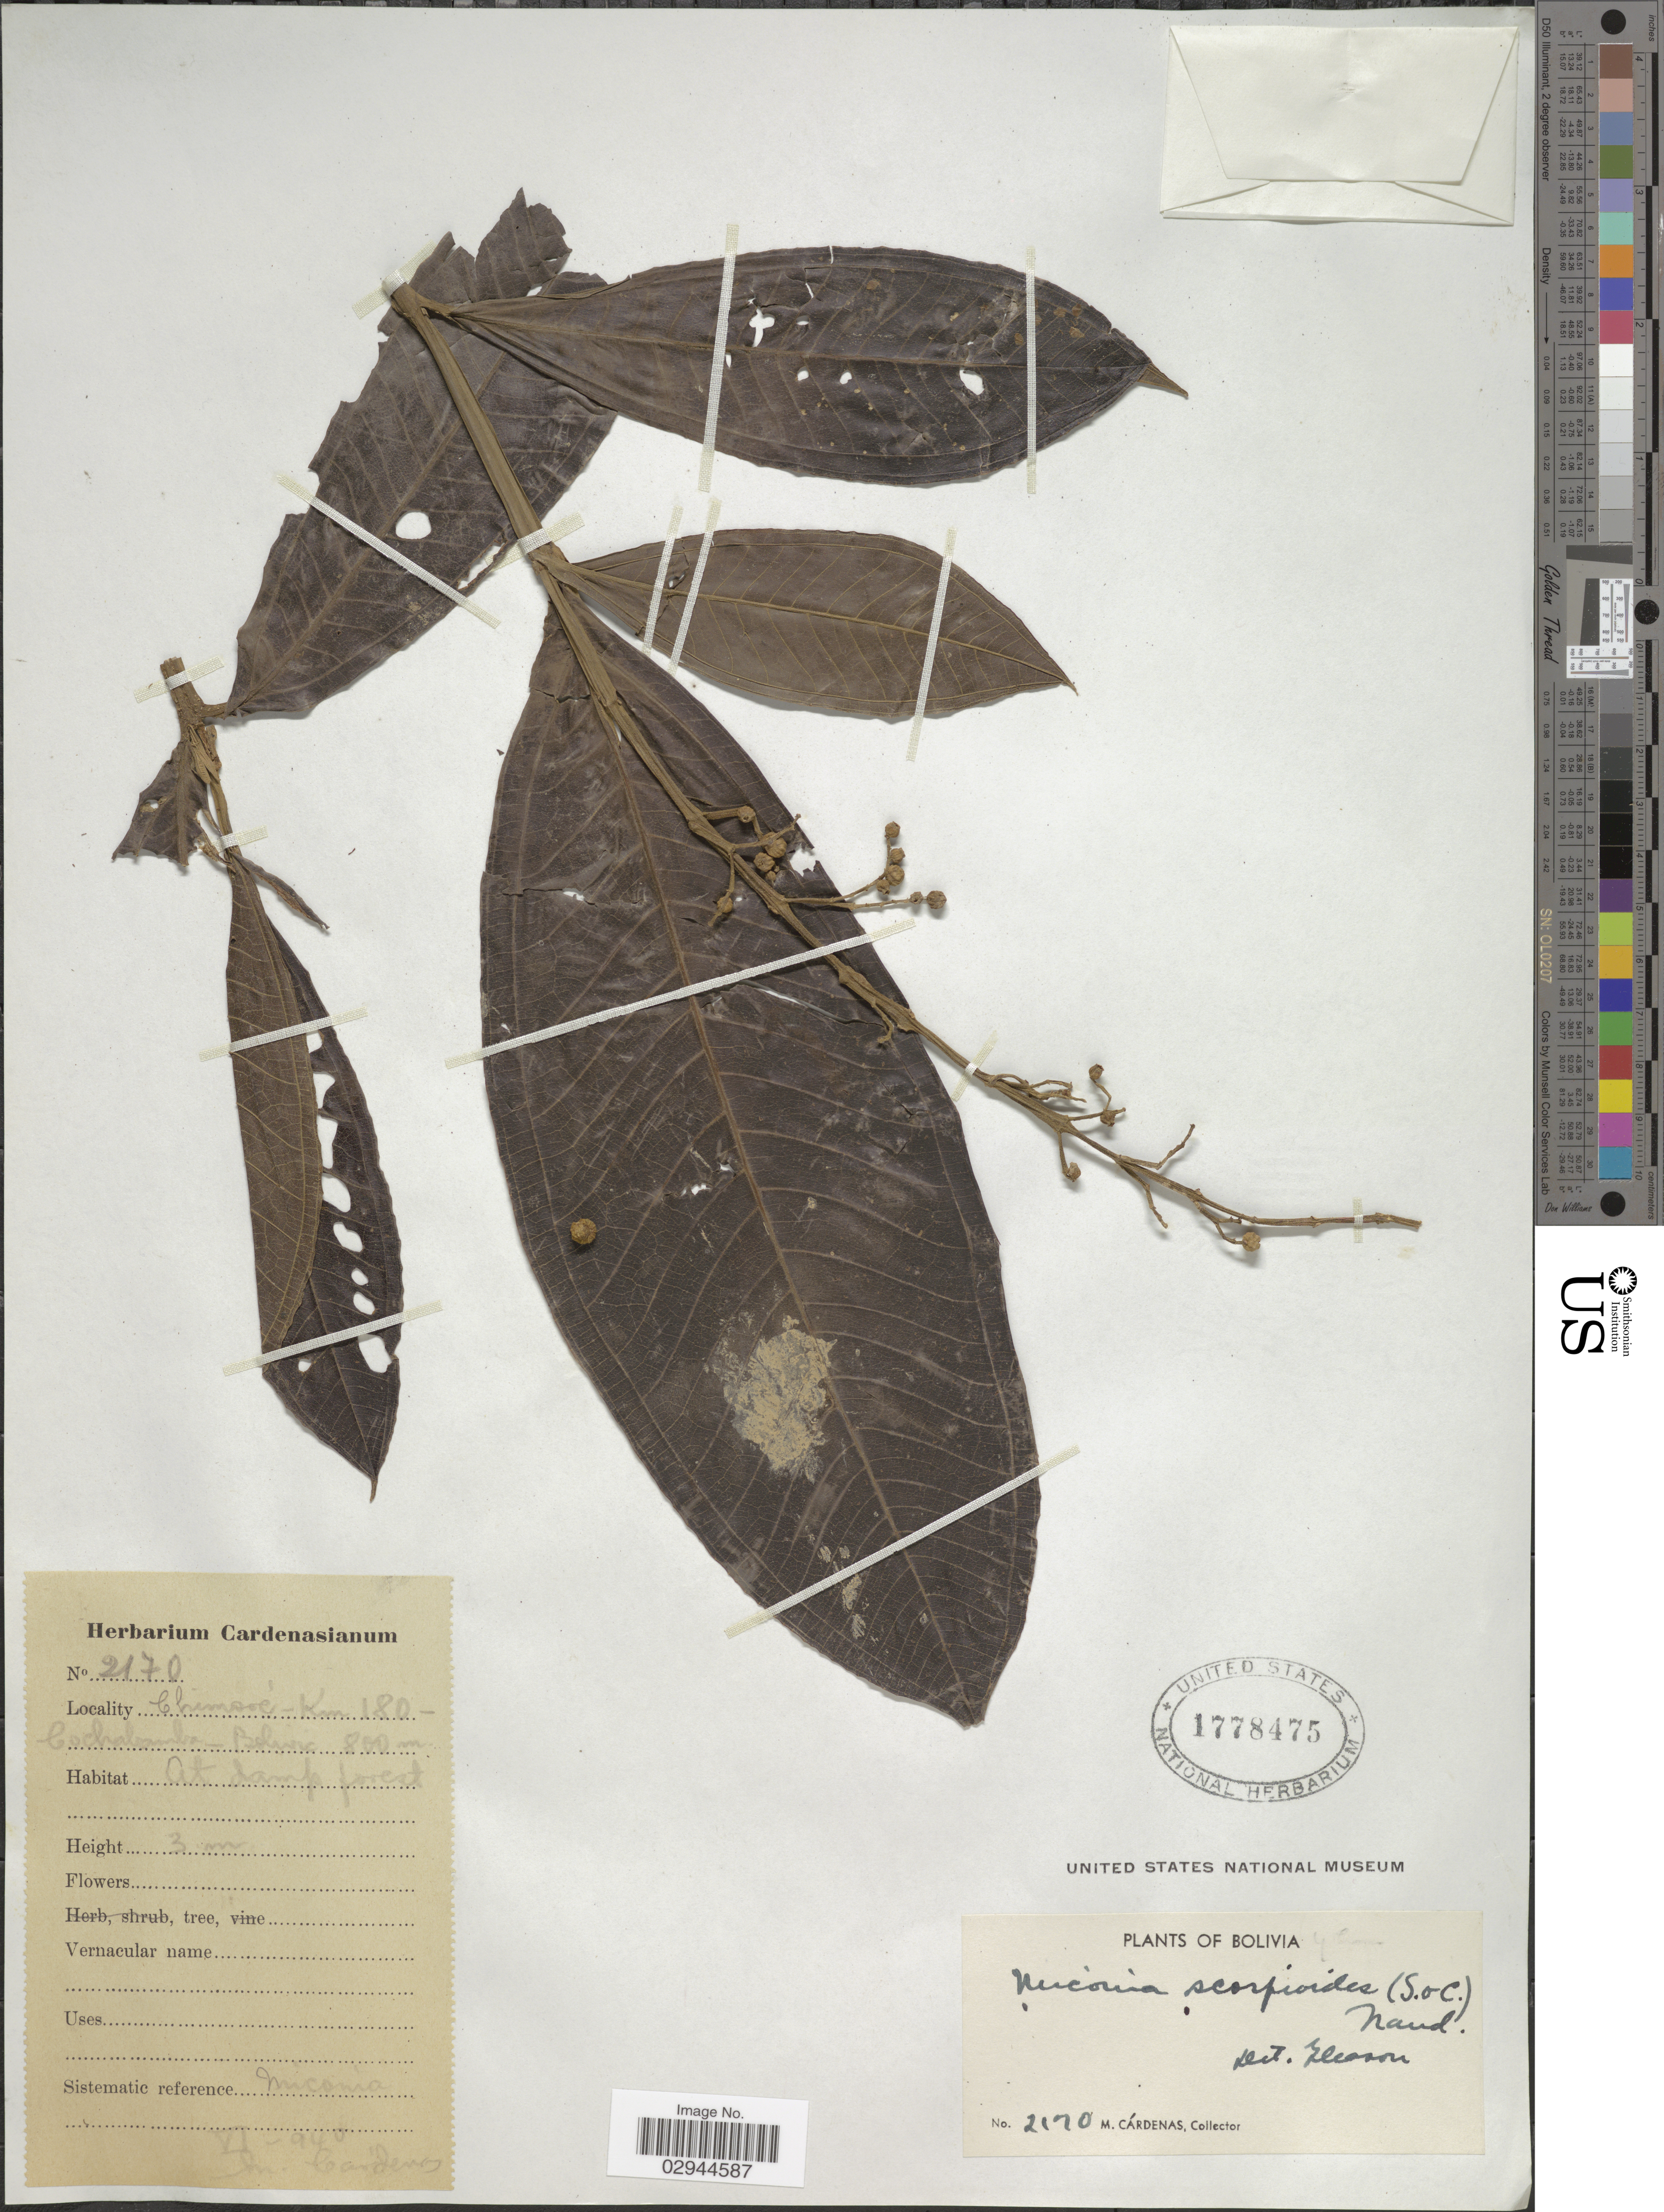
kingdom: Plantae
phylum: Tracheophyta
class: Magnoliopsida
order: Myrtales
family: Melastomataceae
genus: Miconia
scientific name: Miconia trinervia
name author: (Sw.) D. Don ex Loudon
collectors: M. Cárdenas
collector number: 2170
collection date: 1940-06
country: Bolivia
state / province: Cochabamba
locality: Chimore. Km 180. At damp forest.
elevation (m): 800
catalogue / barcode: US 1778475